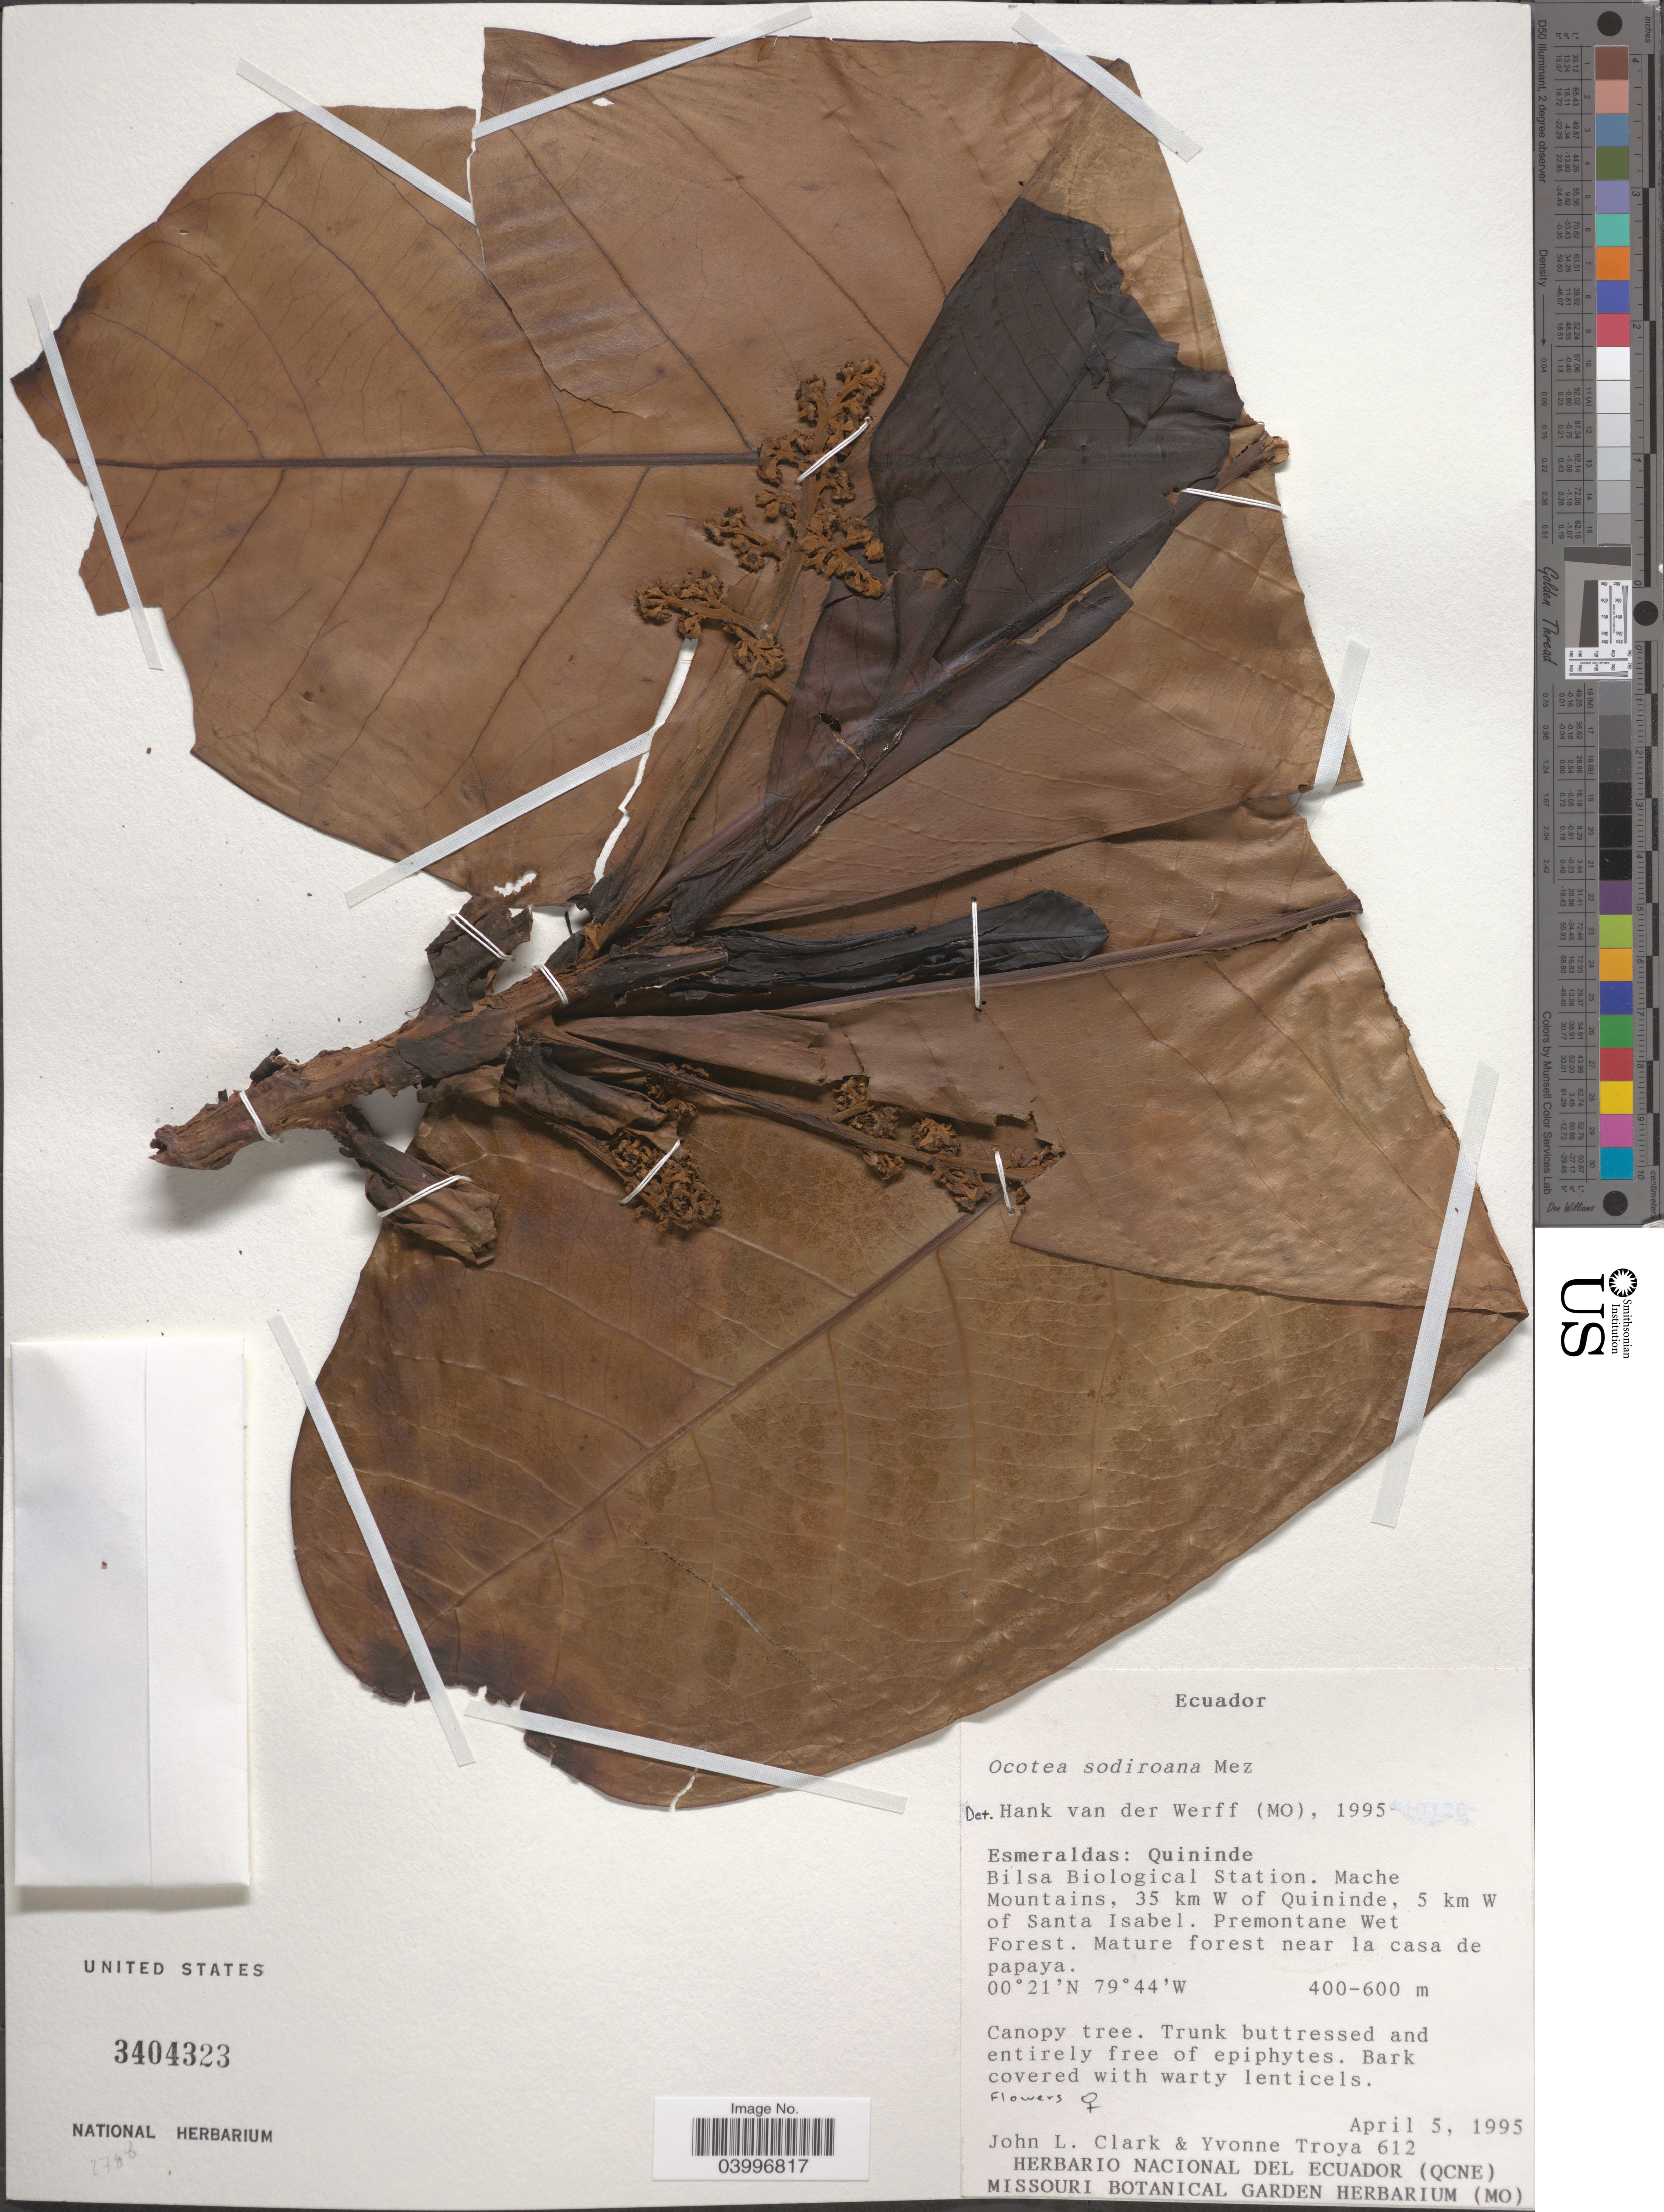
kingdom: Plantae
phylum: Tracheophyta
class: Magnoliopsida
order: Laurales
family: Lauraceae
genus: Ocotea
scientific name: Ocotea sodiroana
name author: (Nees) Mez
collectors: J. L. Clark & Y. Troya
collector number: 612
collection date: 1995-04-05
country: Ecuador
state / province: Esmeraldas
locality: Quininde. Bilsa Biological Station. Mache Mountains, 35 km W of Quininde, 5 km W of Santa Isabel.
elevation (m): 400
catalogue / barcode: US 3404323